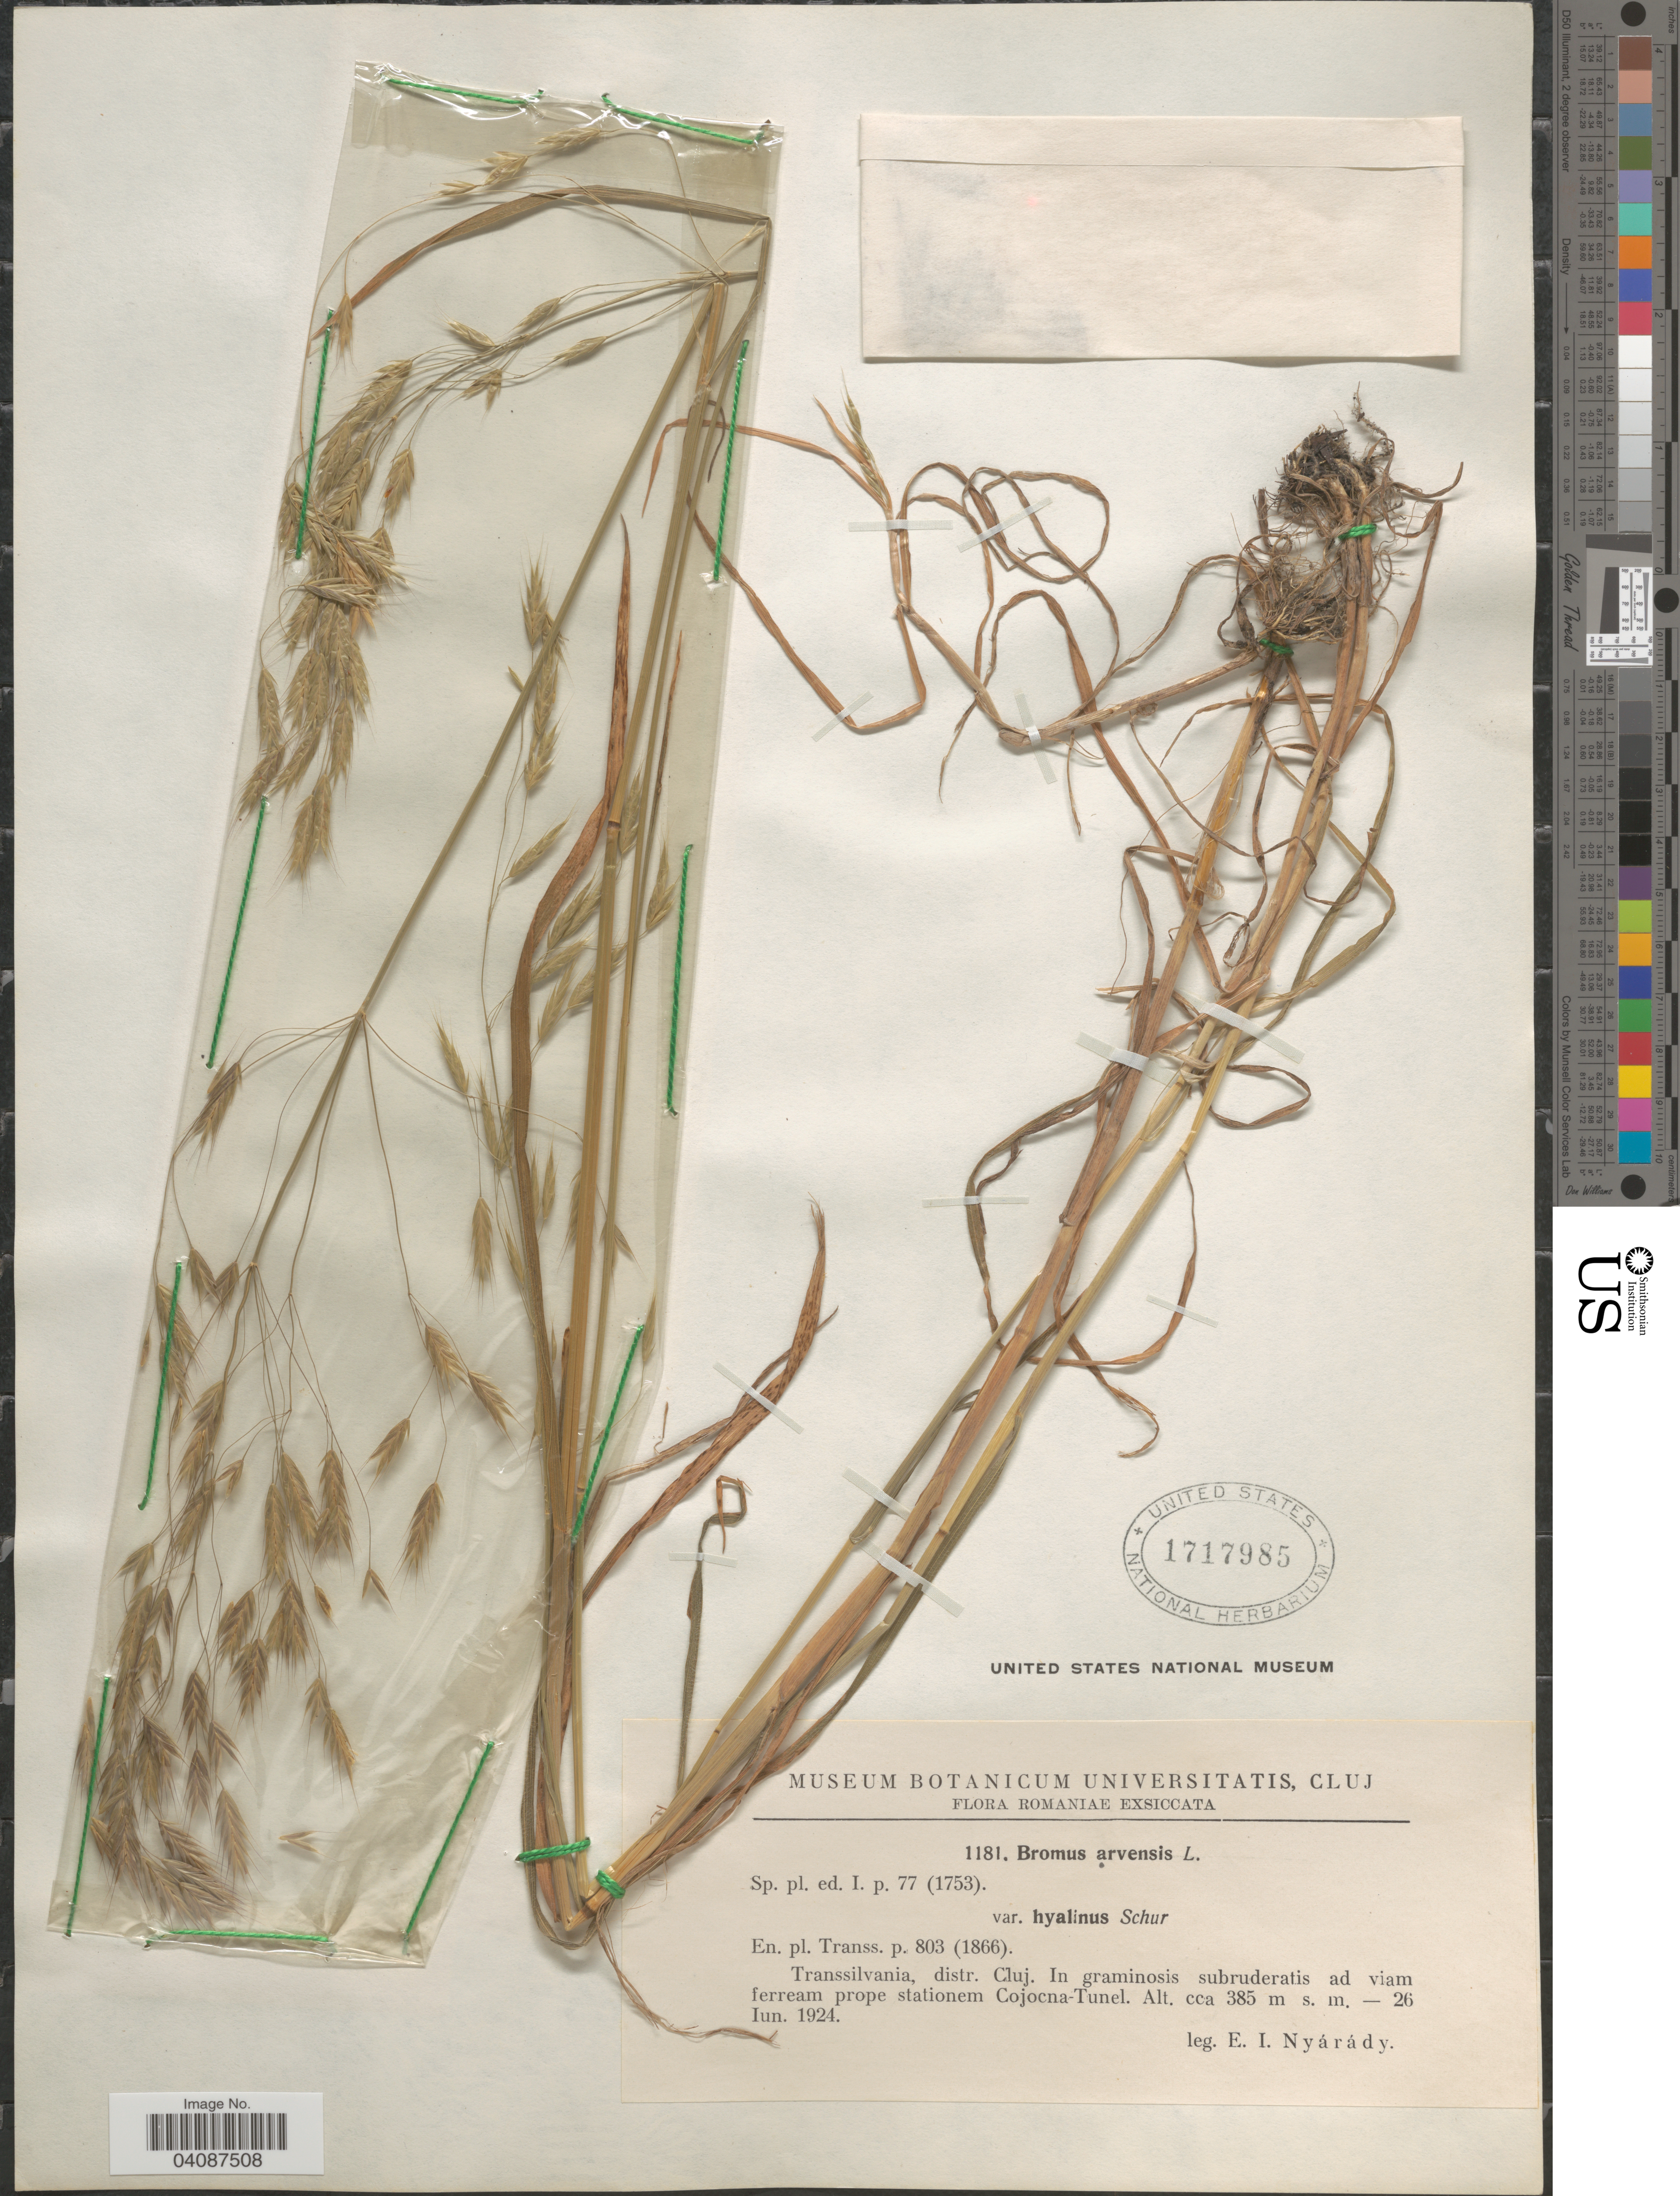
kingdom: Plantae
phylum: Tracheophyta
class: Liliopsida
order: Poales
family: Poaceae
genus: Bromus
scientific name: Bromus arvensis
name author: L.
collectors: E. Nyárády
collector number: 1181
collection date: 1924-06-26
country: Romania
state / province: Cluj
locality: Transsilvania, distr. Cluj. In graminosis subruderatis ad viam ferream prope stationem Cojocna-Tunel.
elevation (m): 385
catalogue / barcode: US 1717985